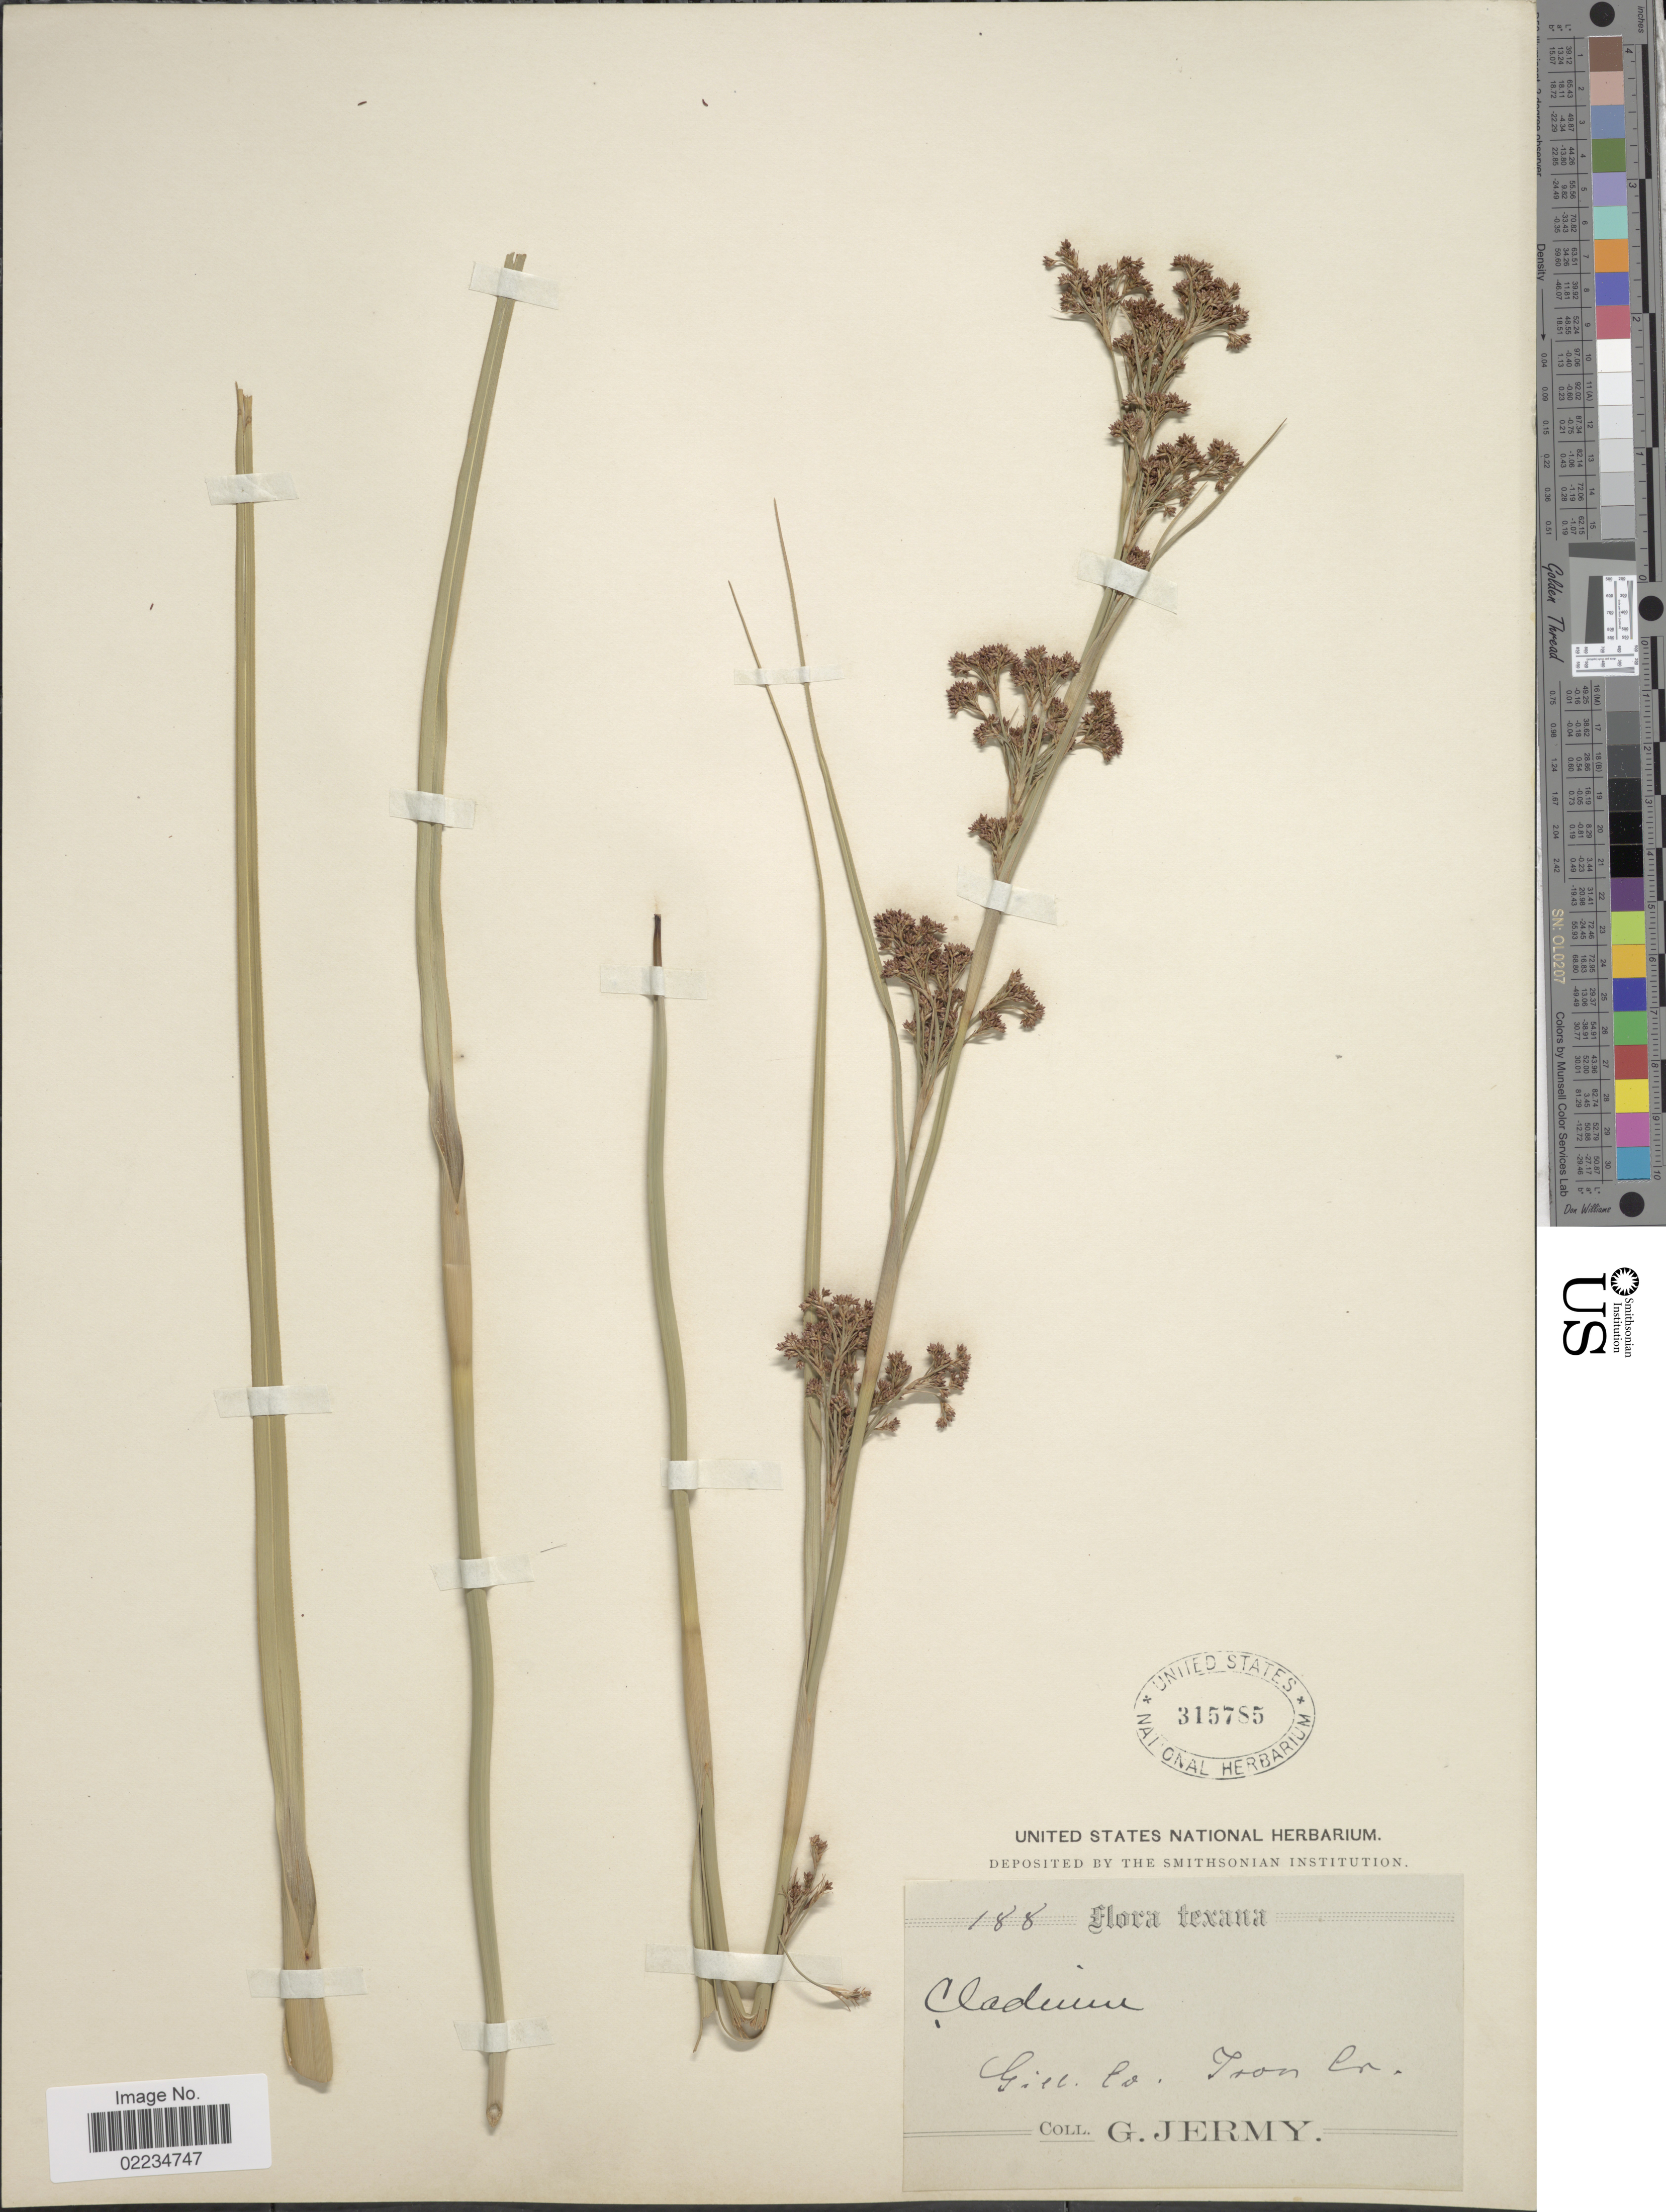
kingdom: Plantae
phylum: Tracheophyta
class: Liliopsida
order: Poales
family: Cyperaceae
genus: Cladium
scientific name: Cladium jamaicense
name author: Crantz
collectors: G. Jermy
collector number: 188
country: United States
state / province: Texas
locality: Gill Co., Iron Co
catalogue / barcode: US 315785